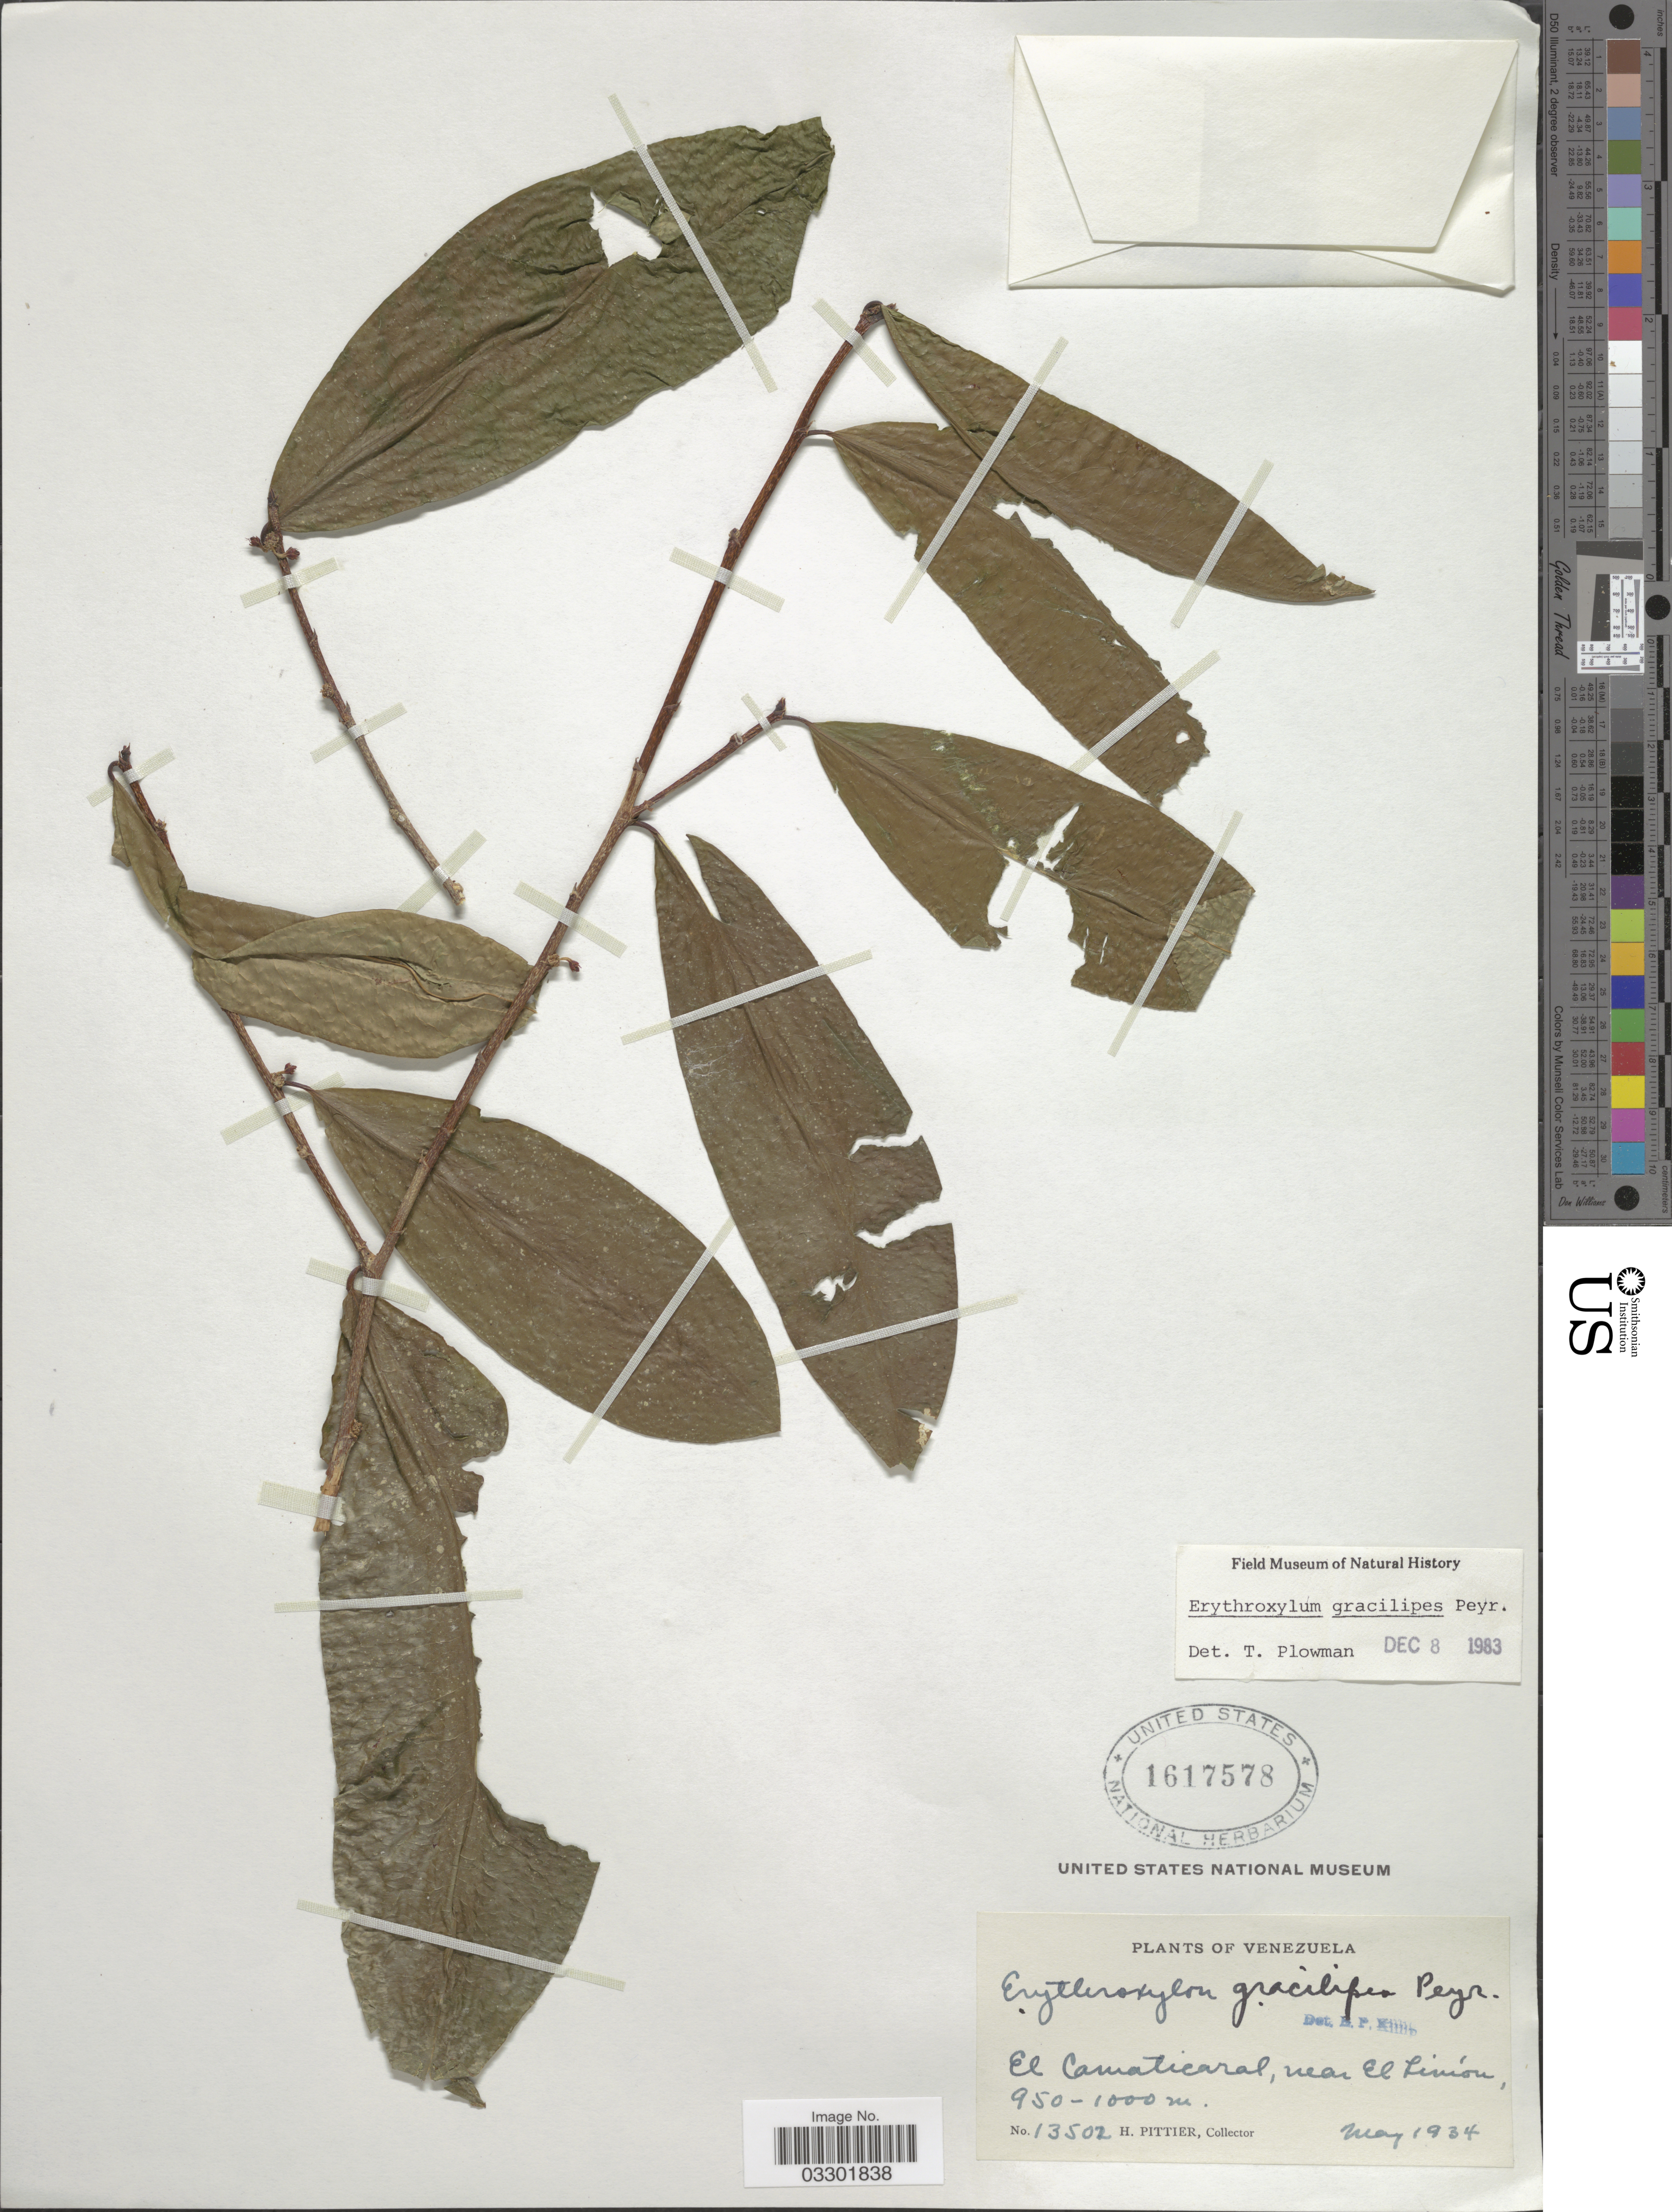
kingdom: Plantae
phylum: Tracheophyta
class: Magnoliopsida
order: Malpighiales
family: Erythroxylaceae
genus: Erythroxylum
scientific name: Erythroxylum gracilipes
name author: Peyr.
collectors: H. F. Pittier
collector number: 13502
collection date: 1934-05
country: Venezuela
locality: El Camaticaral, near El Limon.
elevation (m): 950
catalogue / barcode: US 1617578